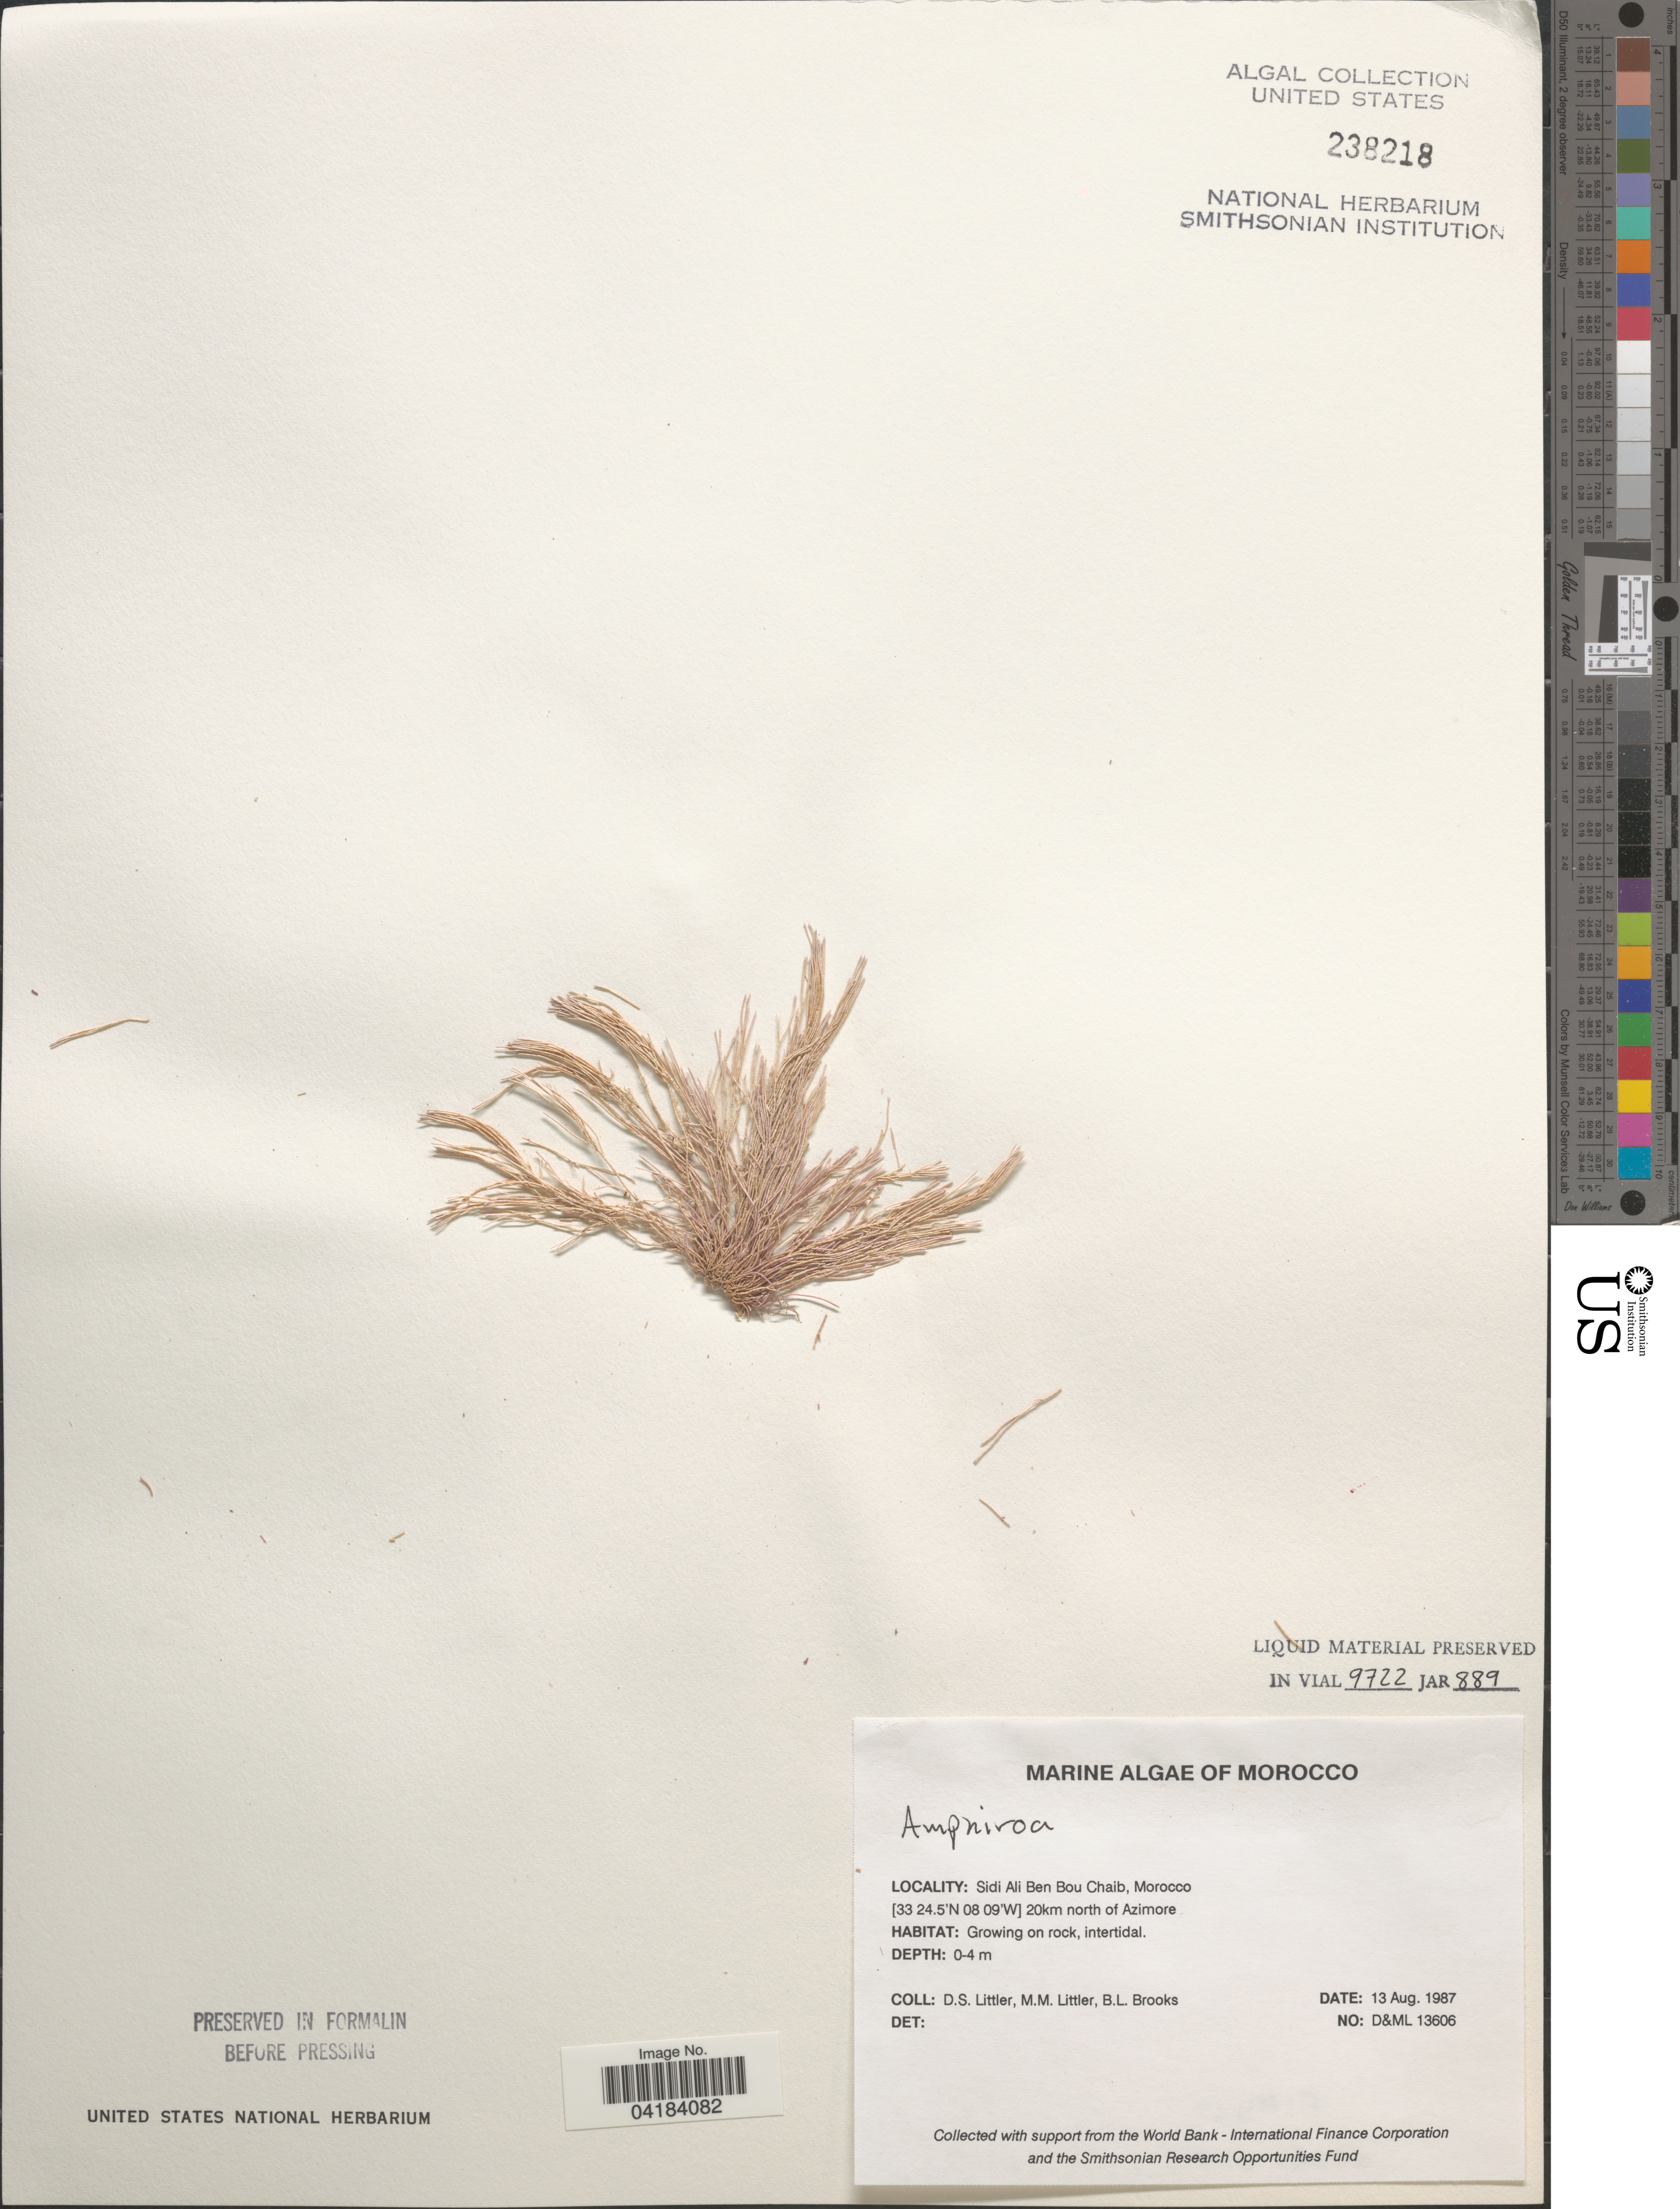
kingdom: Plantae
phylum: Rhodophyta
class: Florideophyceae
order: Corallinales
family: Lithophyllaceae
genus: Amphiroa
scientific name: Amphiroa sp.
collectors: D. S. Littler & B. Brooks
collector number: D&ML13606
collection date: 1987-08-13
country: Morocco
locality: Sidi Ali Ben Bou Chaib. 20km north of Azimore.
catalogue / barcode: US 238218